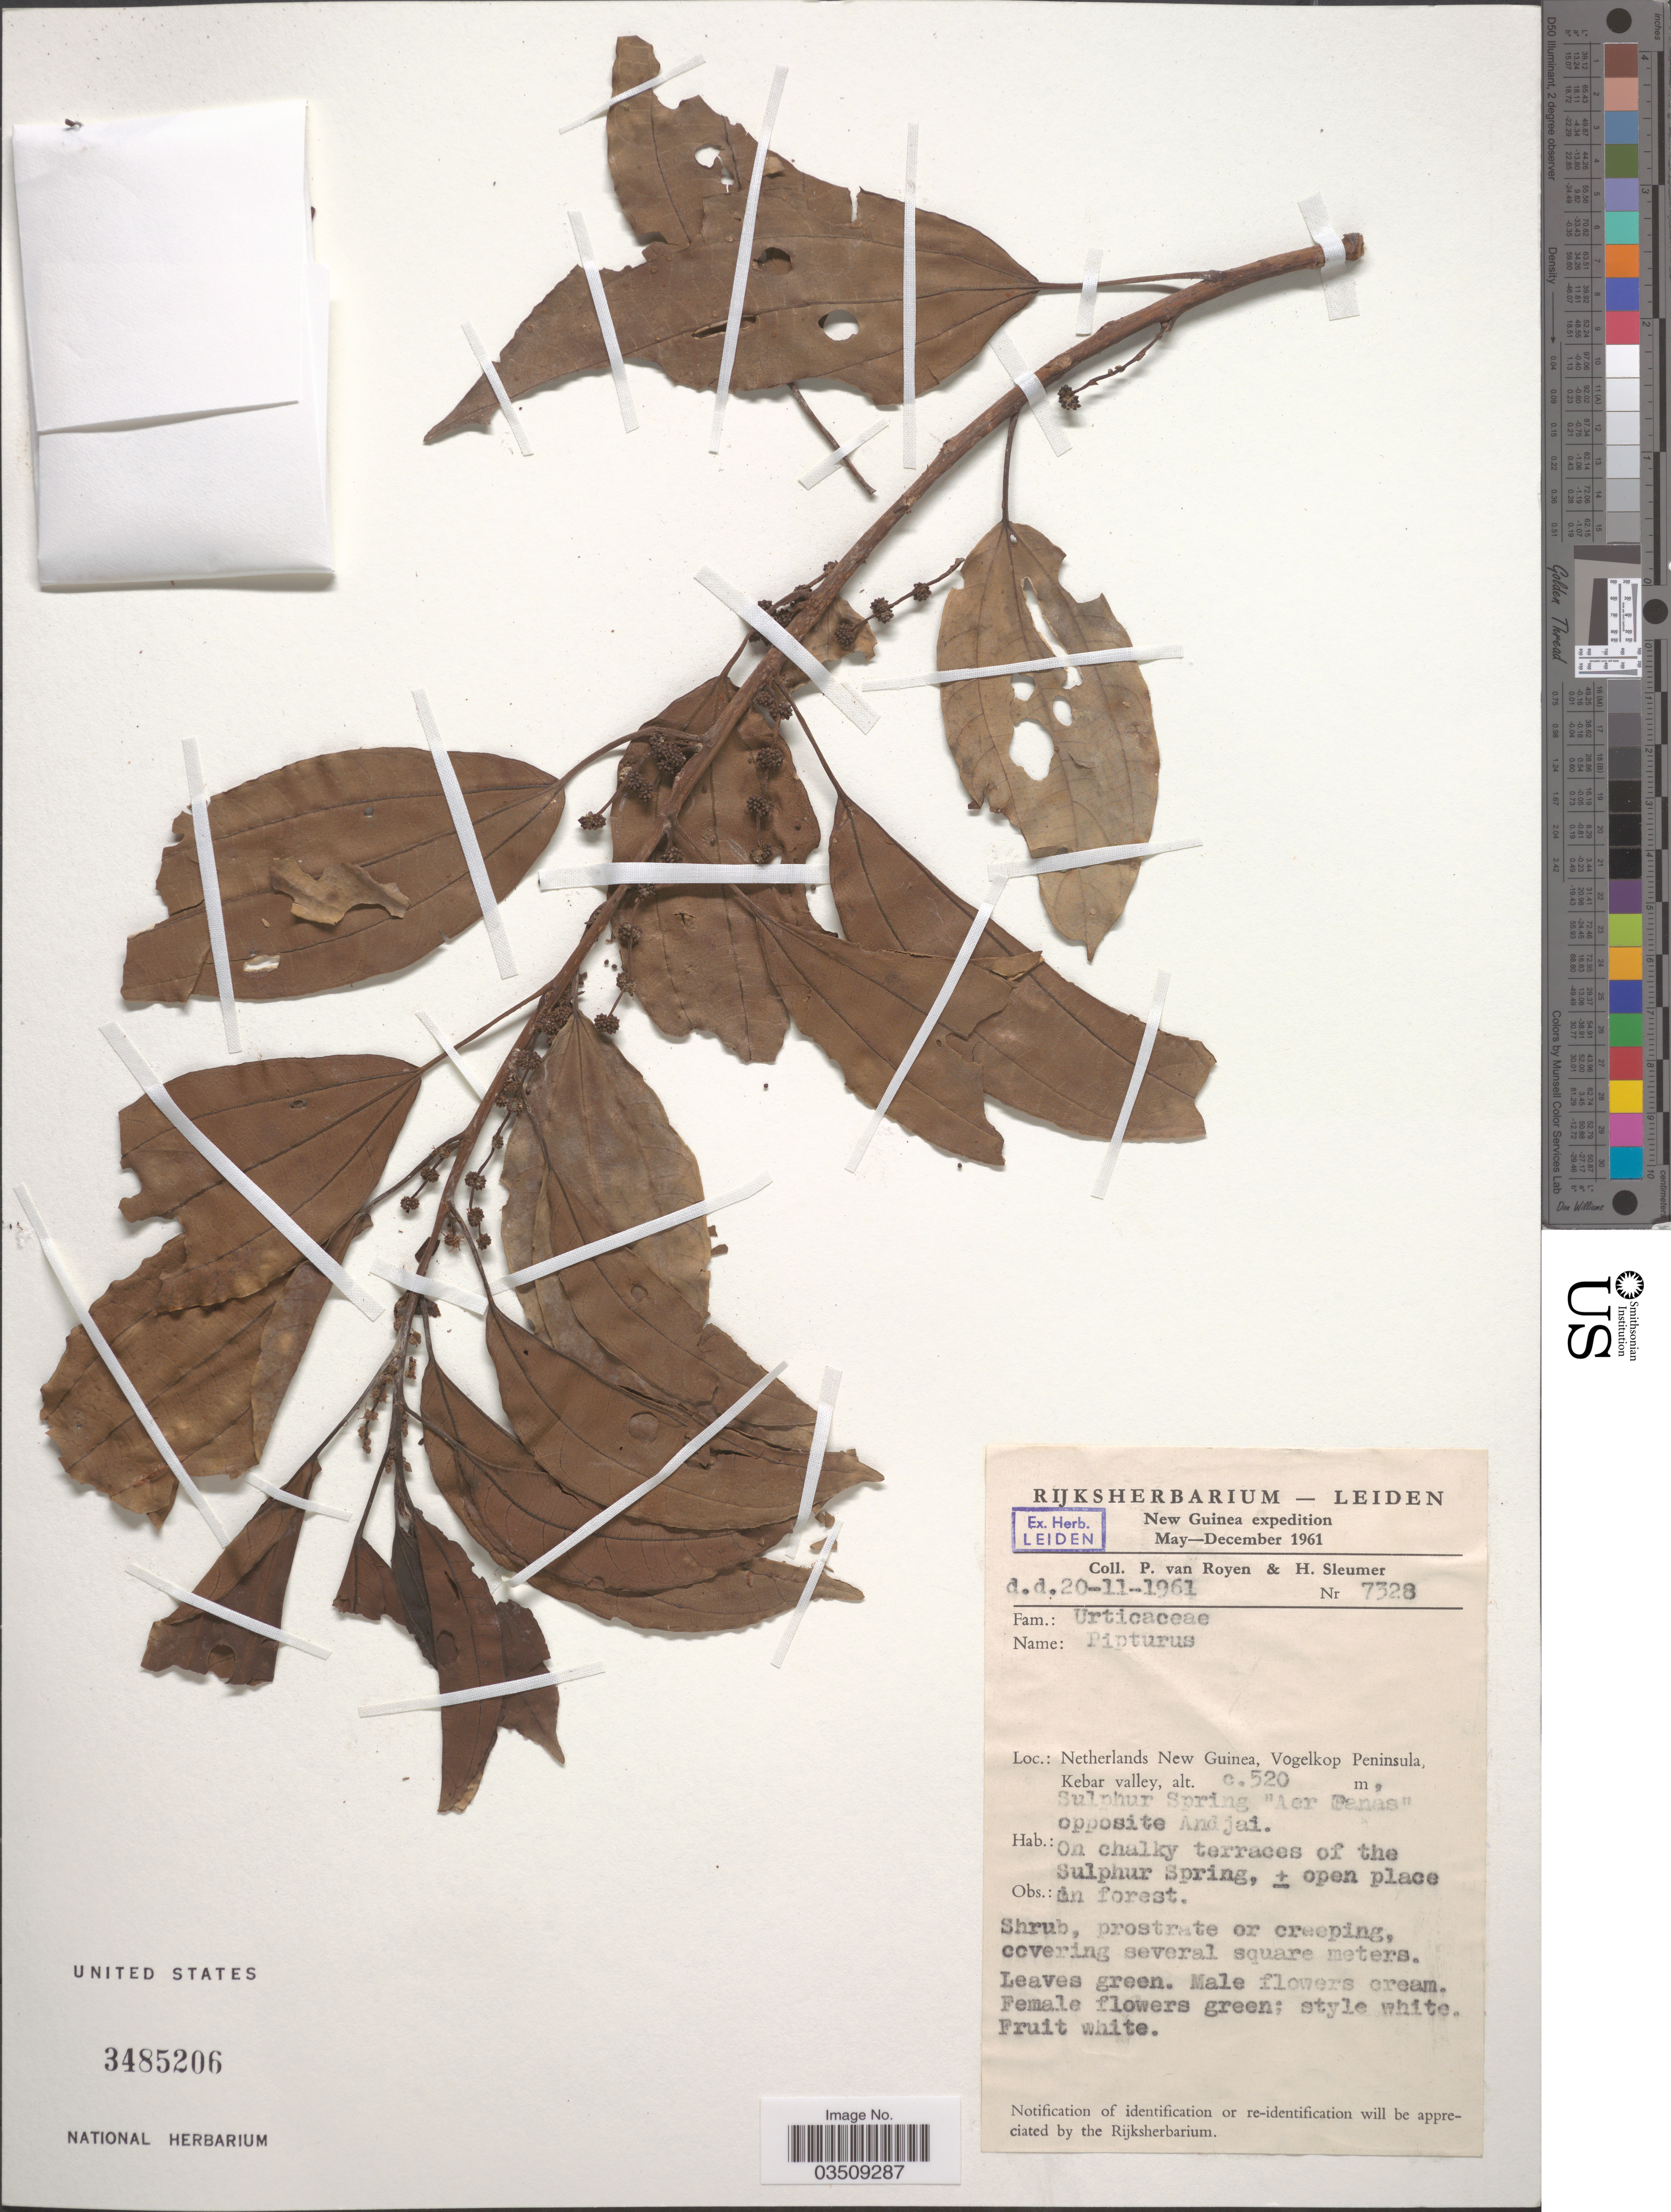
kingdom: Plantae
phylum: Tracheophyta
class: Magnoliopsida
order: Rosales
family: Urticaceae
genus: Pipturus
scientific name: Pipturus sp.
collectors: P. van Royen & H. O. Sleumer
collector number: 7328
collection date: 1961-11-20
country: Indonesia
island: New Guinea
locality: Netherlands New Guinea, Vogelkop Peninsula, Kebar valley. Sulphur Spring "Aer Canas" opposite Andjai.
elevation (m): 520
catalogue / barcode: US 3485206